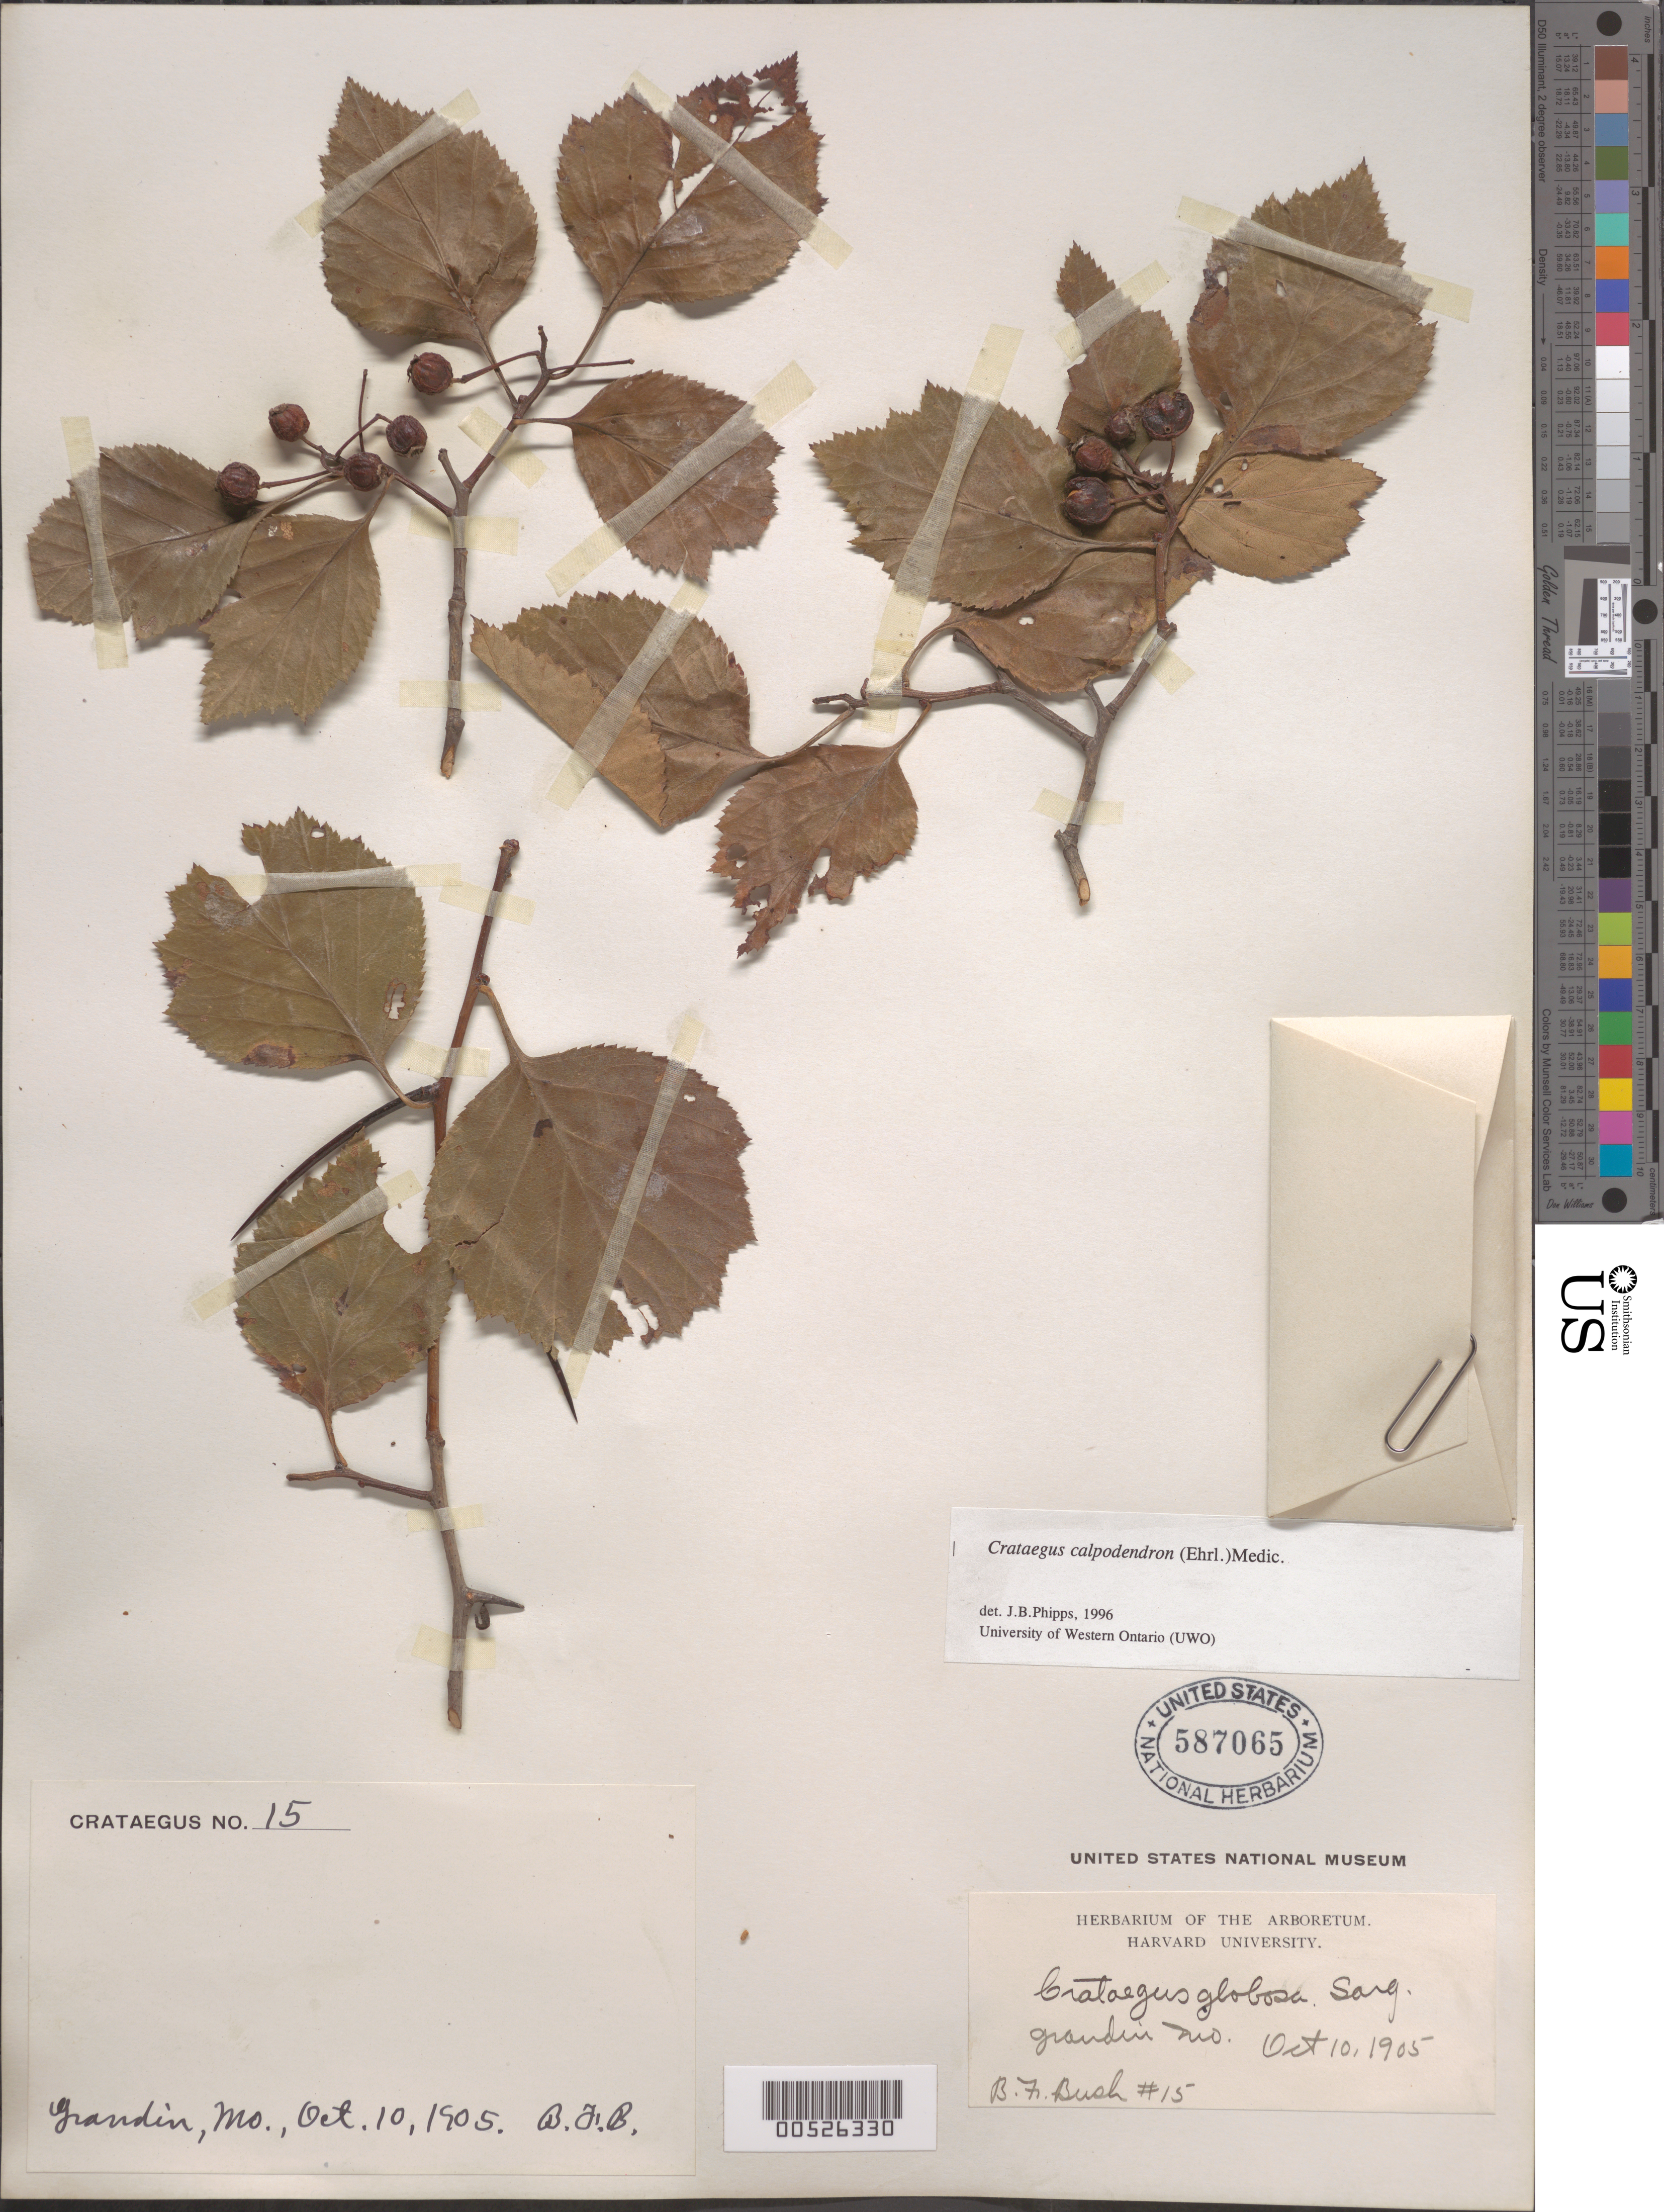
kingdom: Plantae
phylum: Tracheophyta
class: Magnoliopsida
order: Rosales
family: Rosaceae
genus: Crataegus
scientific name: Crataegus calpodendron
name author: (Ehrh.) Medik.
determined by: Phipps, James B., (UWO), University of Western Ontario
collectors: B. F. Bush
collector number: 15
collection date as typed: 10 Oct 1905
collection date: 1905-10-10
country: United States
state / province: Missouri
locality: Grandin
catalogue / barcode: US 587065